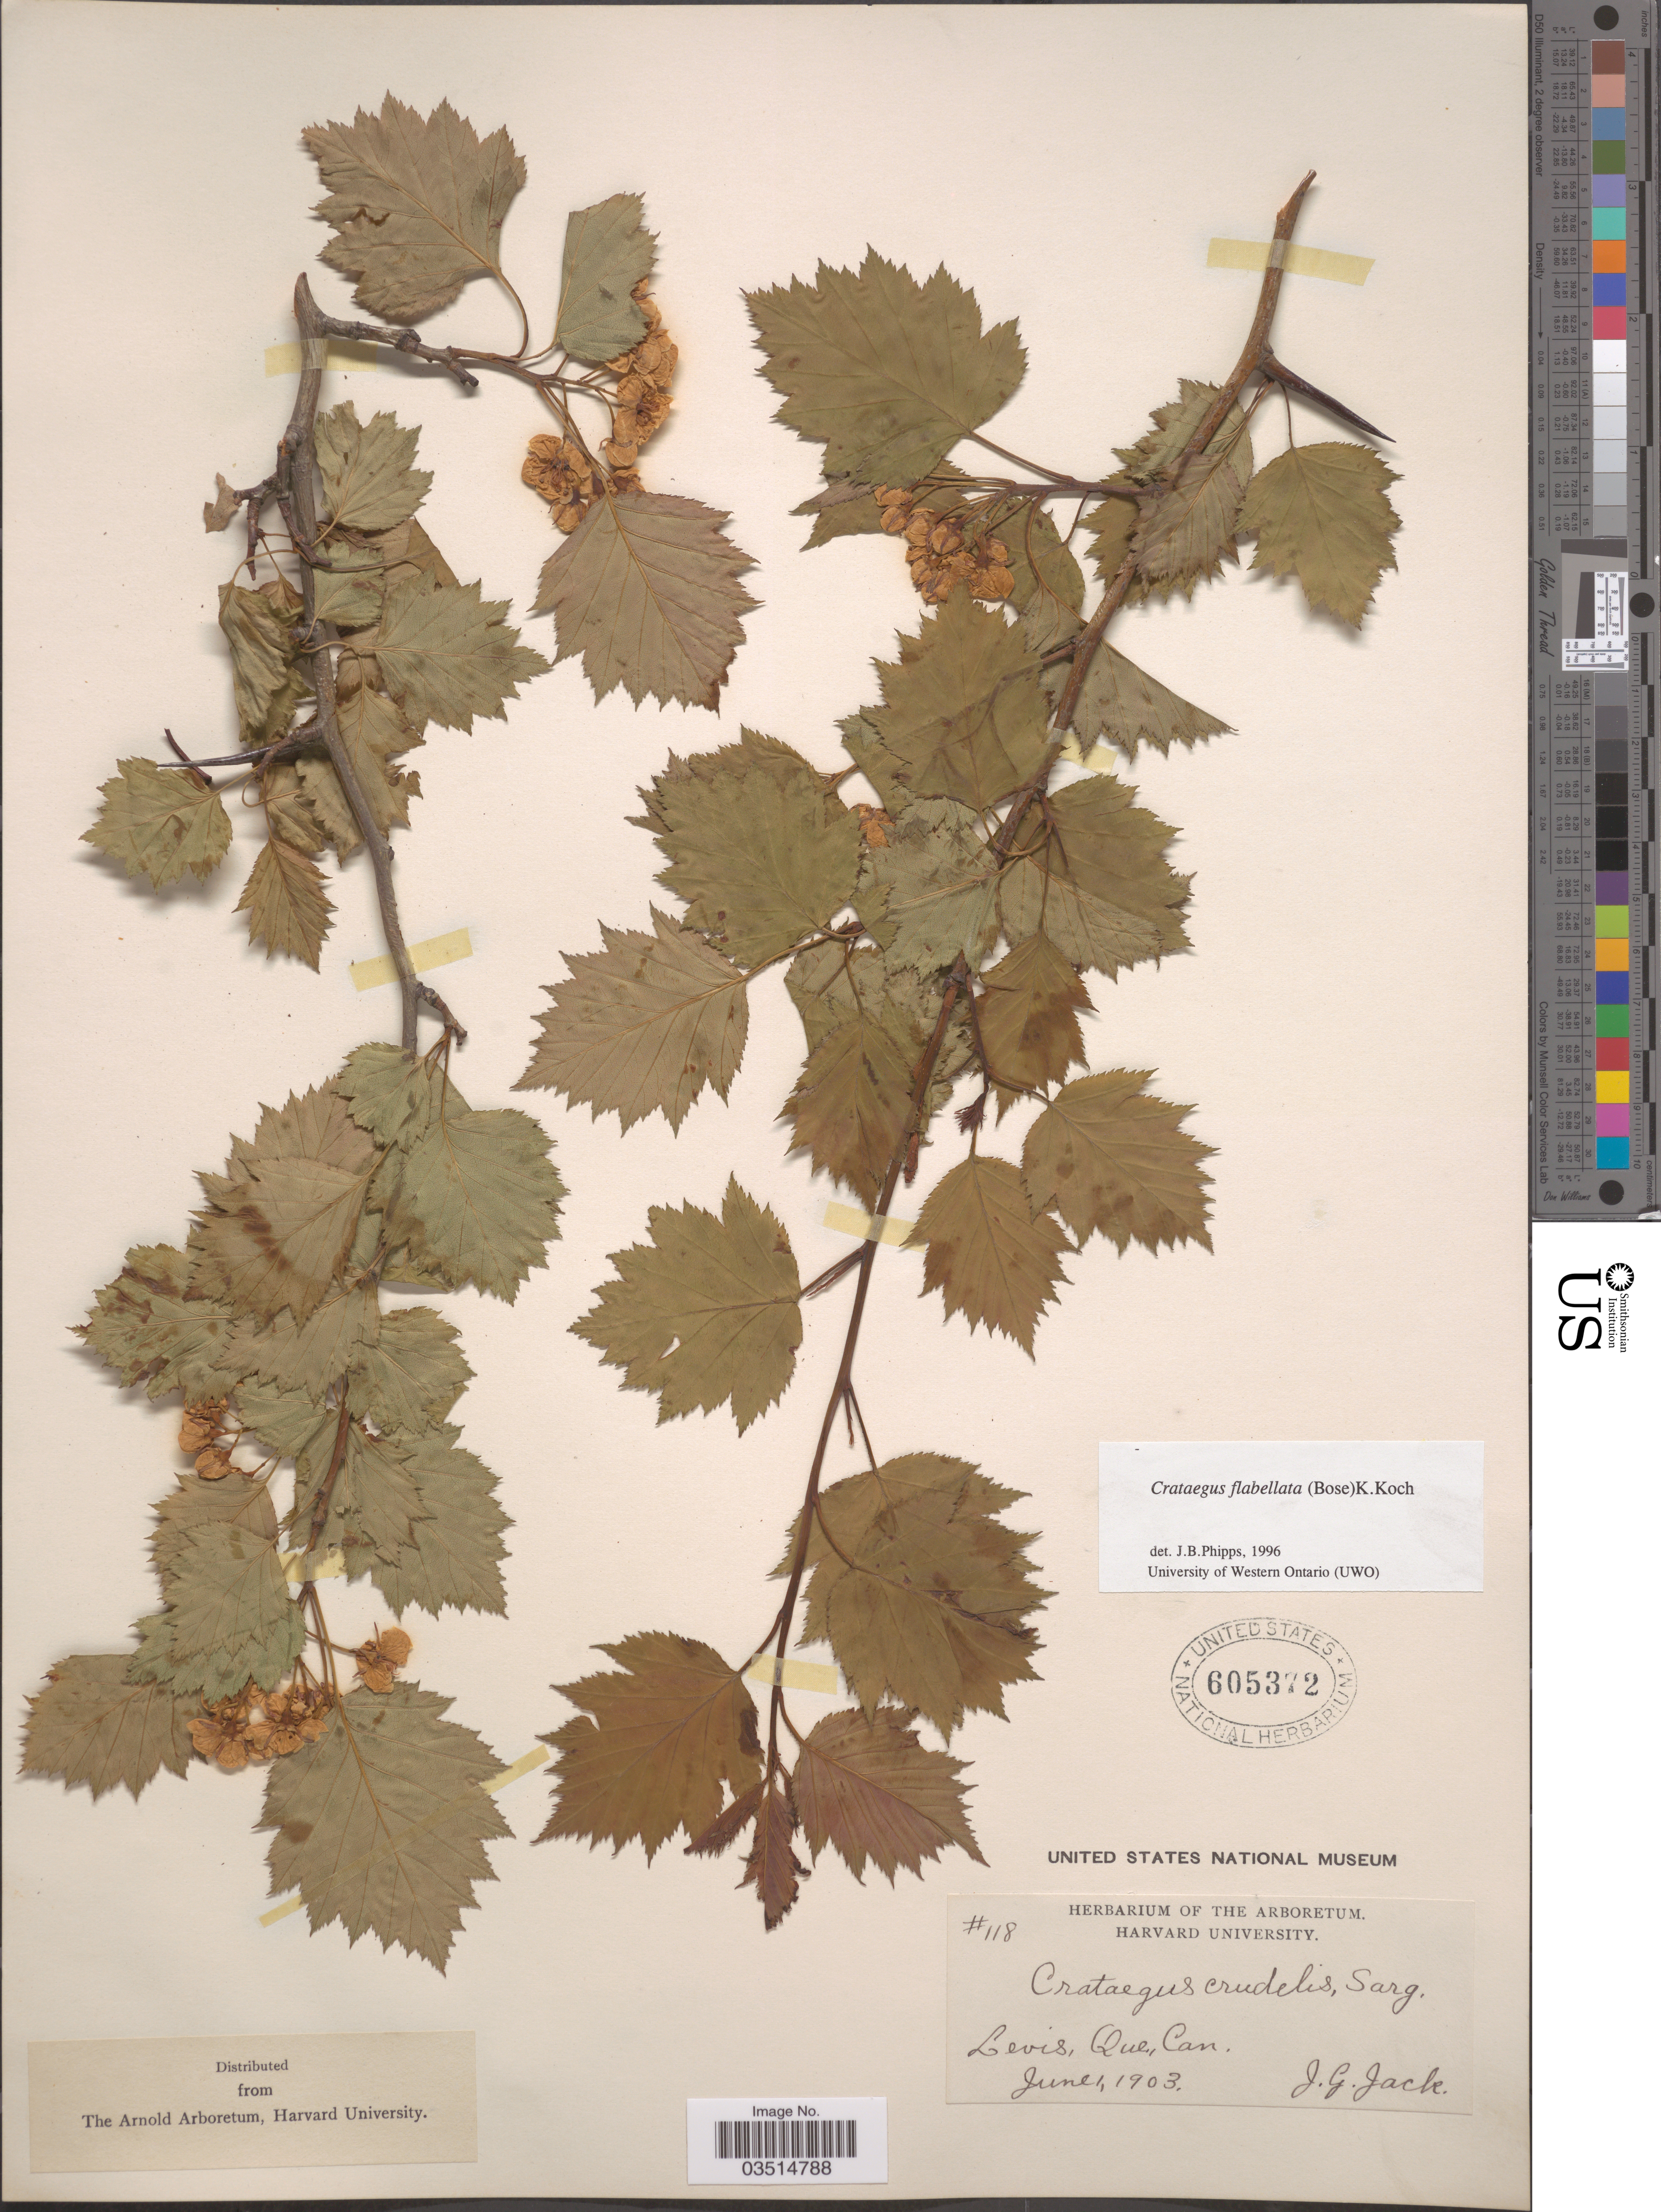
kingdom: Plantae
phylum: Tracheophyta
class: Magnoliopsida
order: Rosales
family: Rosaceae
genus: Crataegus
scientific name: Crataegus flabellata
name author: (Bosc) K. Koch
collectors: J. G. Jack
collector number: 118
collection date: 1903-06-01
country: Canada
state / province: Quebec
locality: Levis.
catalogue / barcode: US 605372